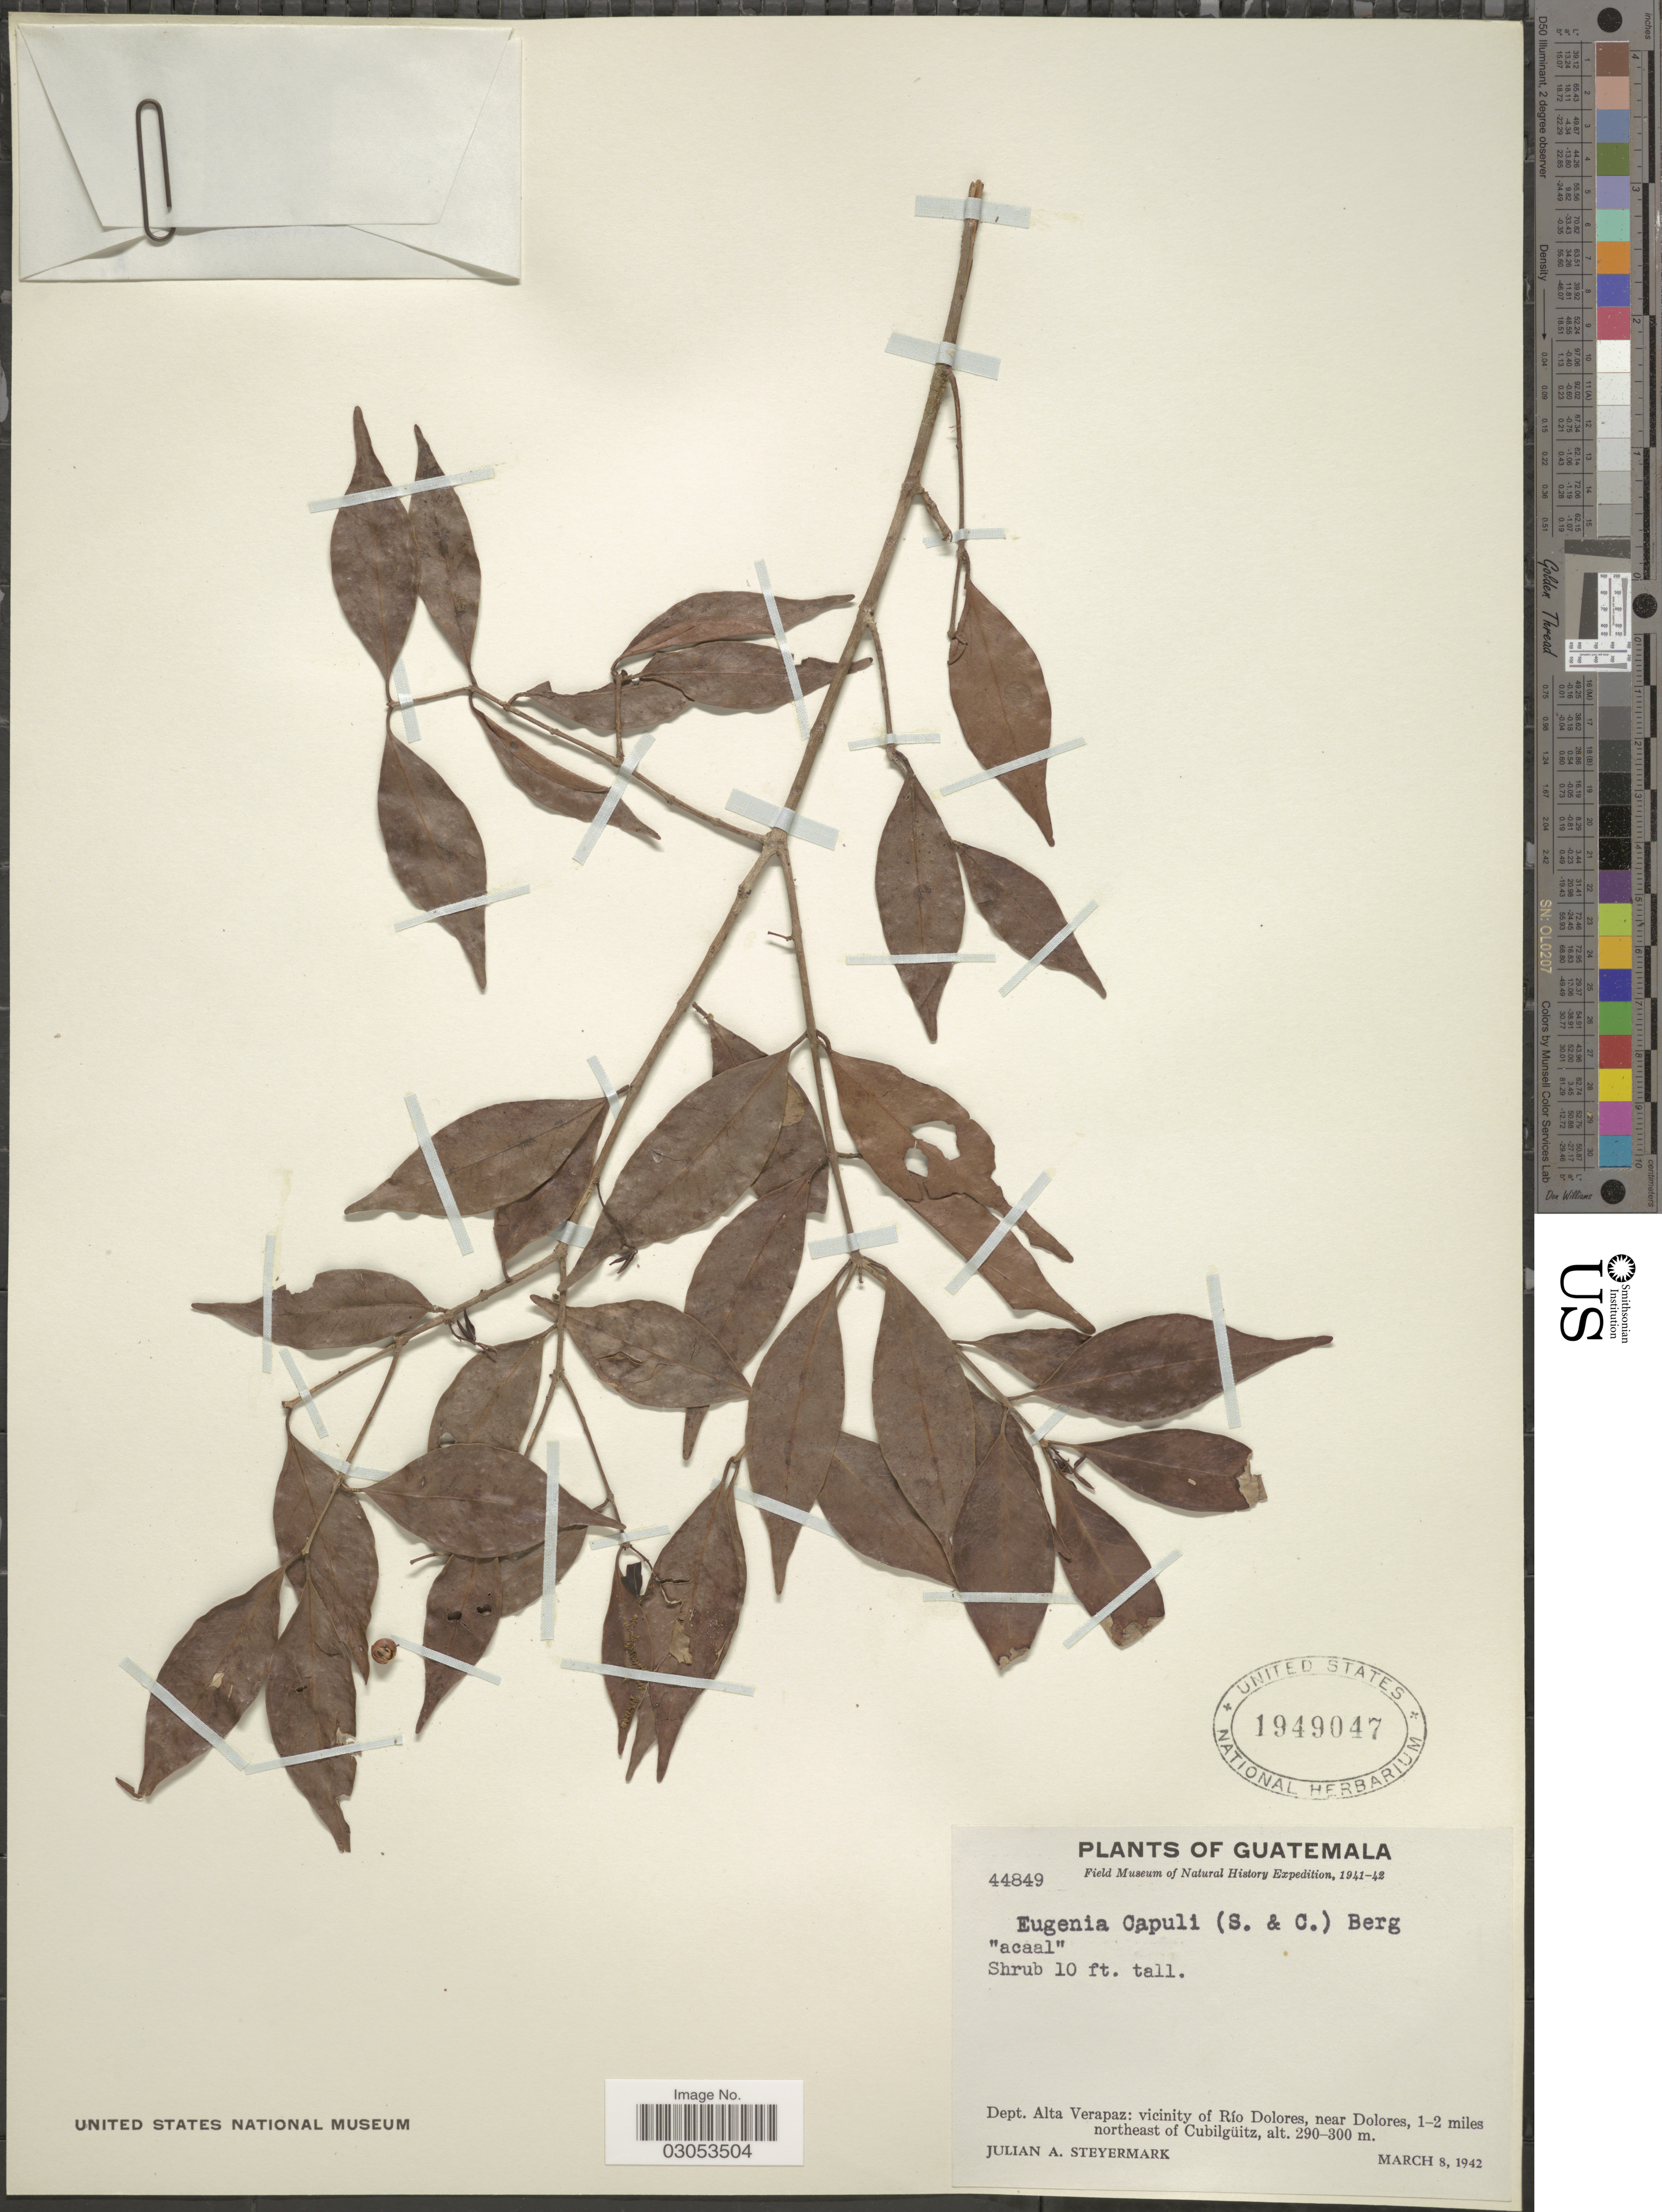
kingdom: Plantae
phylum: Tracheophyta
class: Magnoliopsida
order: Myrtales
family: Myrtaceae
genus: Eugenia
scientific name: Eugenia capuli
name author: (Schltdl. & Cham.) Hook. & Arn.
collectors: J. Steyermark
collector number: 44849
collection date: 1942-03-08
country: Guatemala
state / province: Alta Verapaz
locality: Dept. Alta Verapaz: vicinity of Río Dolores, near Dolores, 1-2 miles northeast of Cubilgüitz.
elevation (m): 290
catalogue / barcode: US 1949047